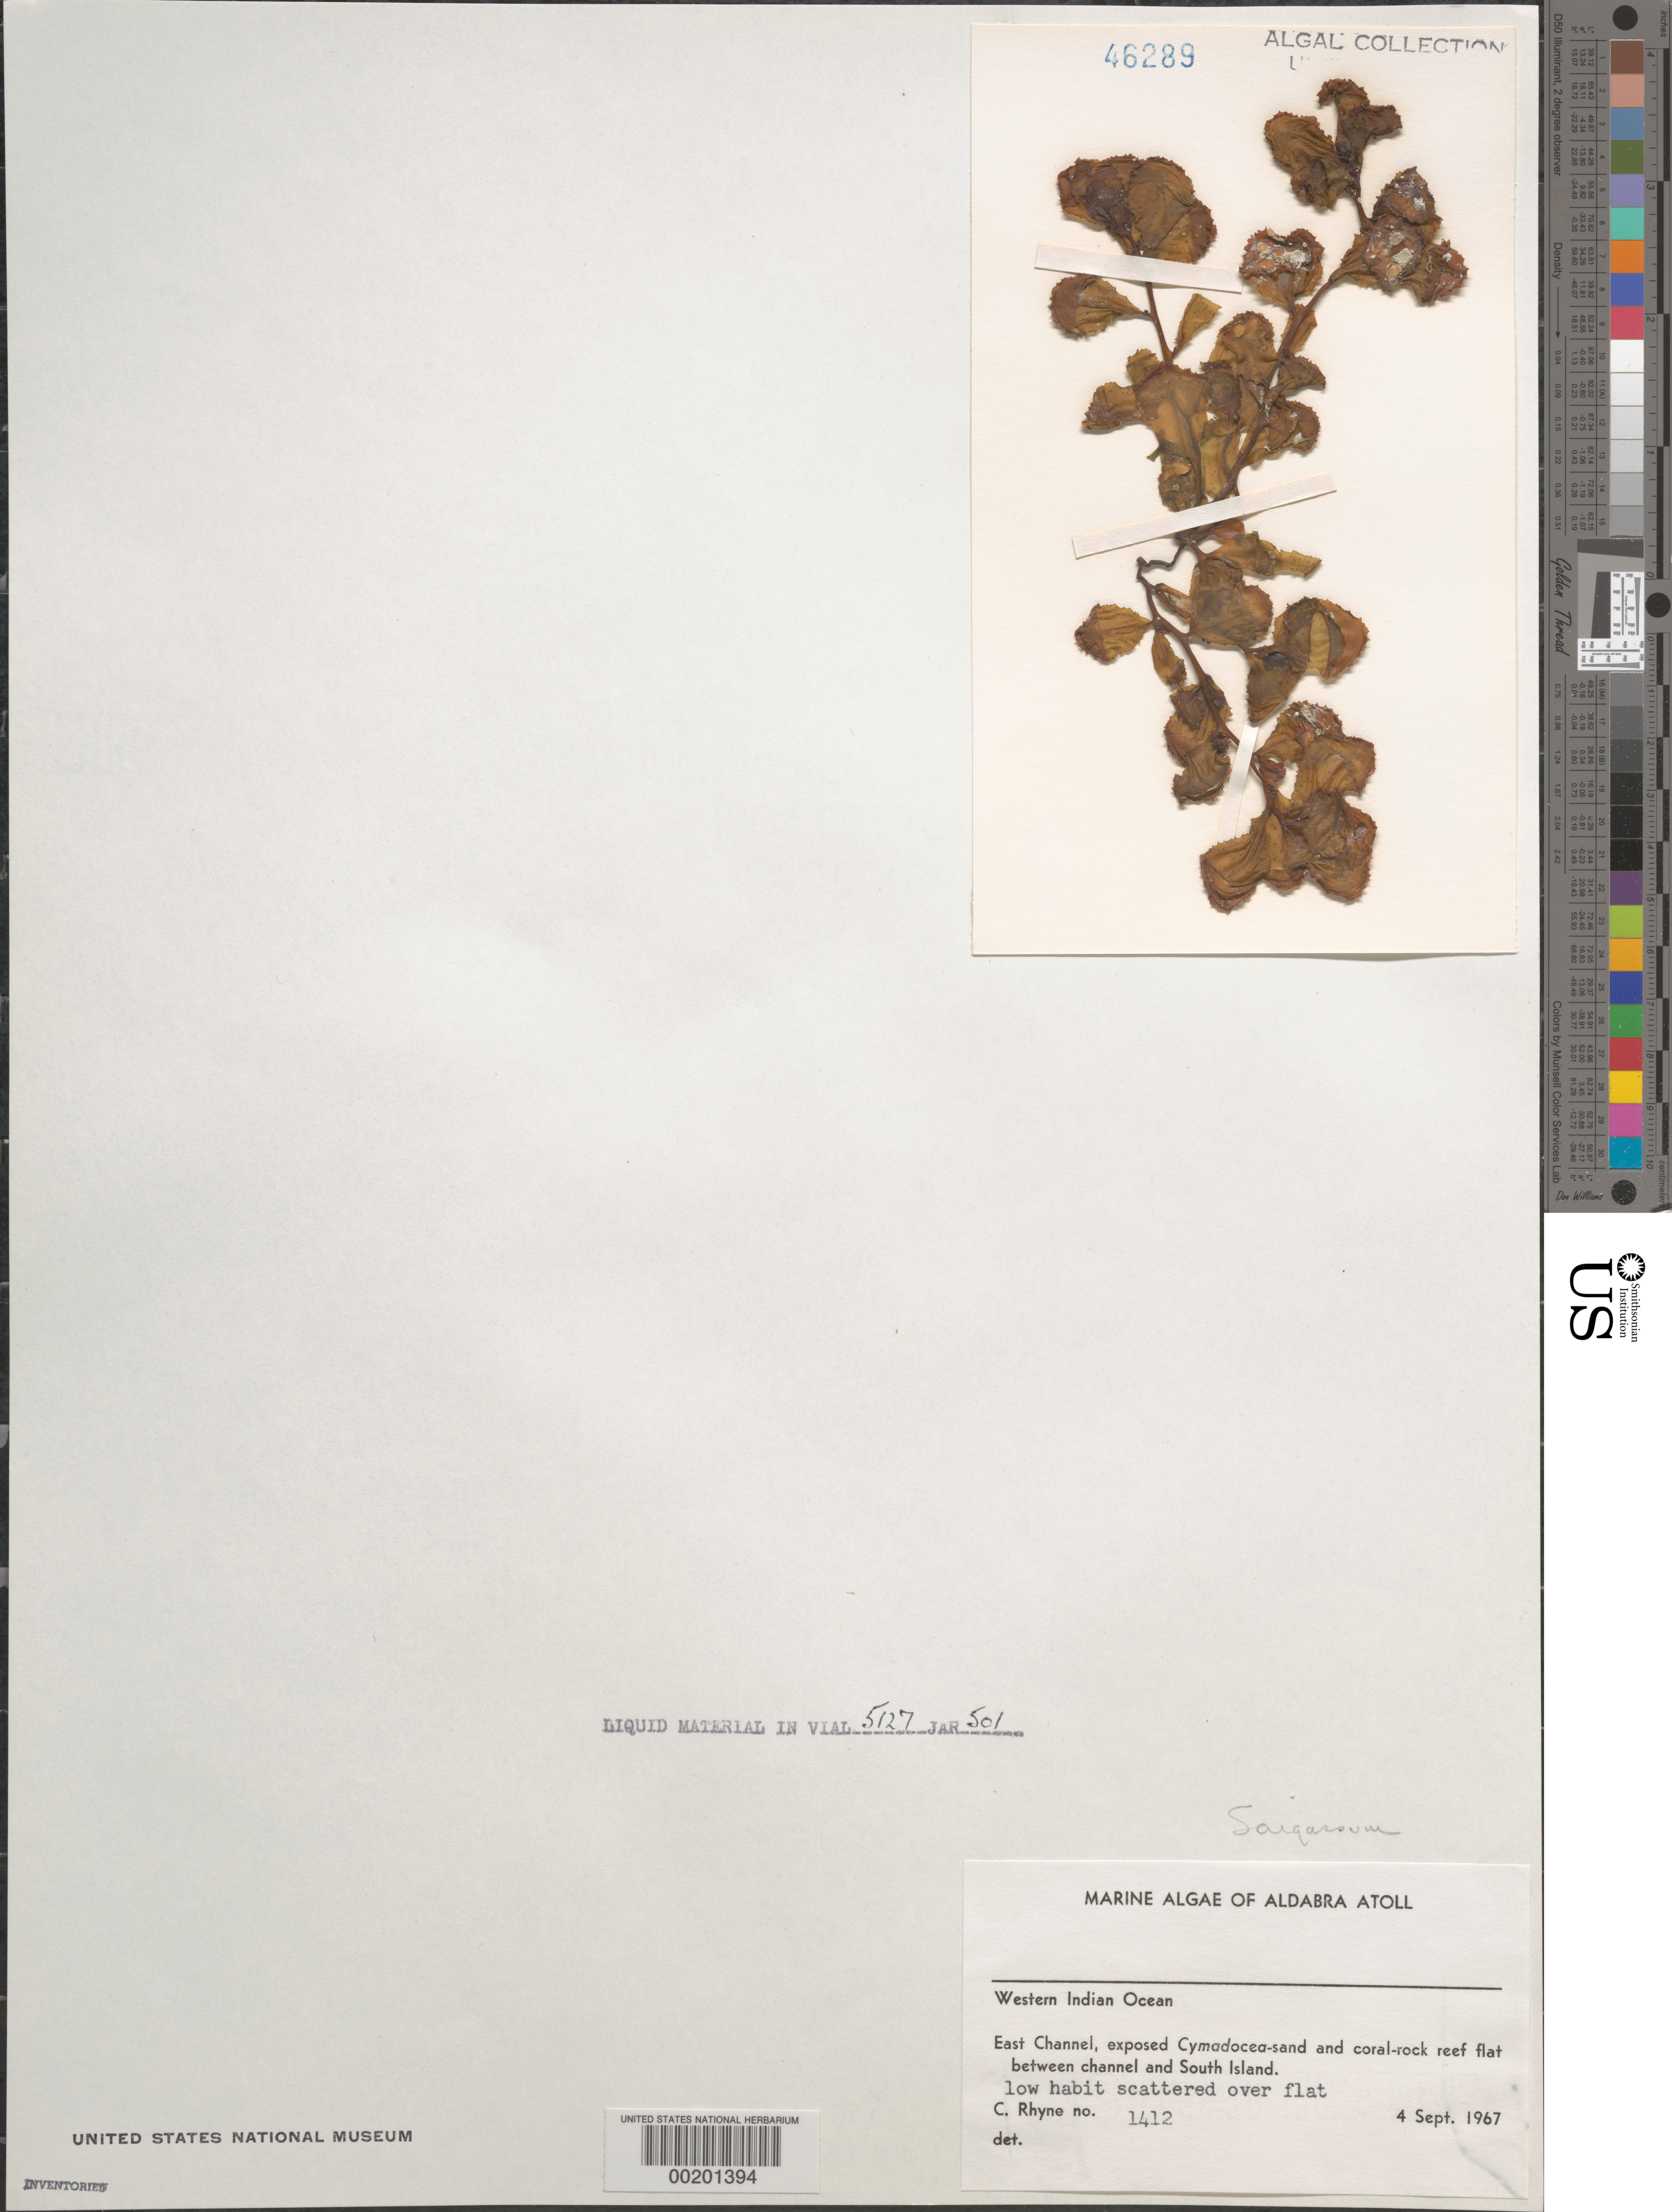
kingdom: Chromista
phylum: Ochrophyta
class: Phaeophyceae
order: Fucales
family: Sargassaceae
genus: Sargassum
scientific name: Sargassum sp.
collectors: C. Rhyne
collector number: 1412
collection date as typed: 04 Sep 1967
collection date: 1967-09-04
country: Seychelles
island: Aldabra Atoll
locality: Between East Channel and South Island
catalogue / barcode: US 46289